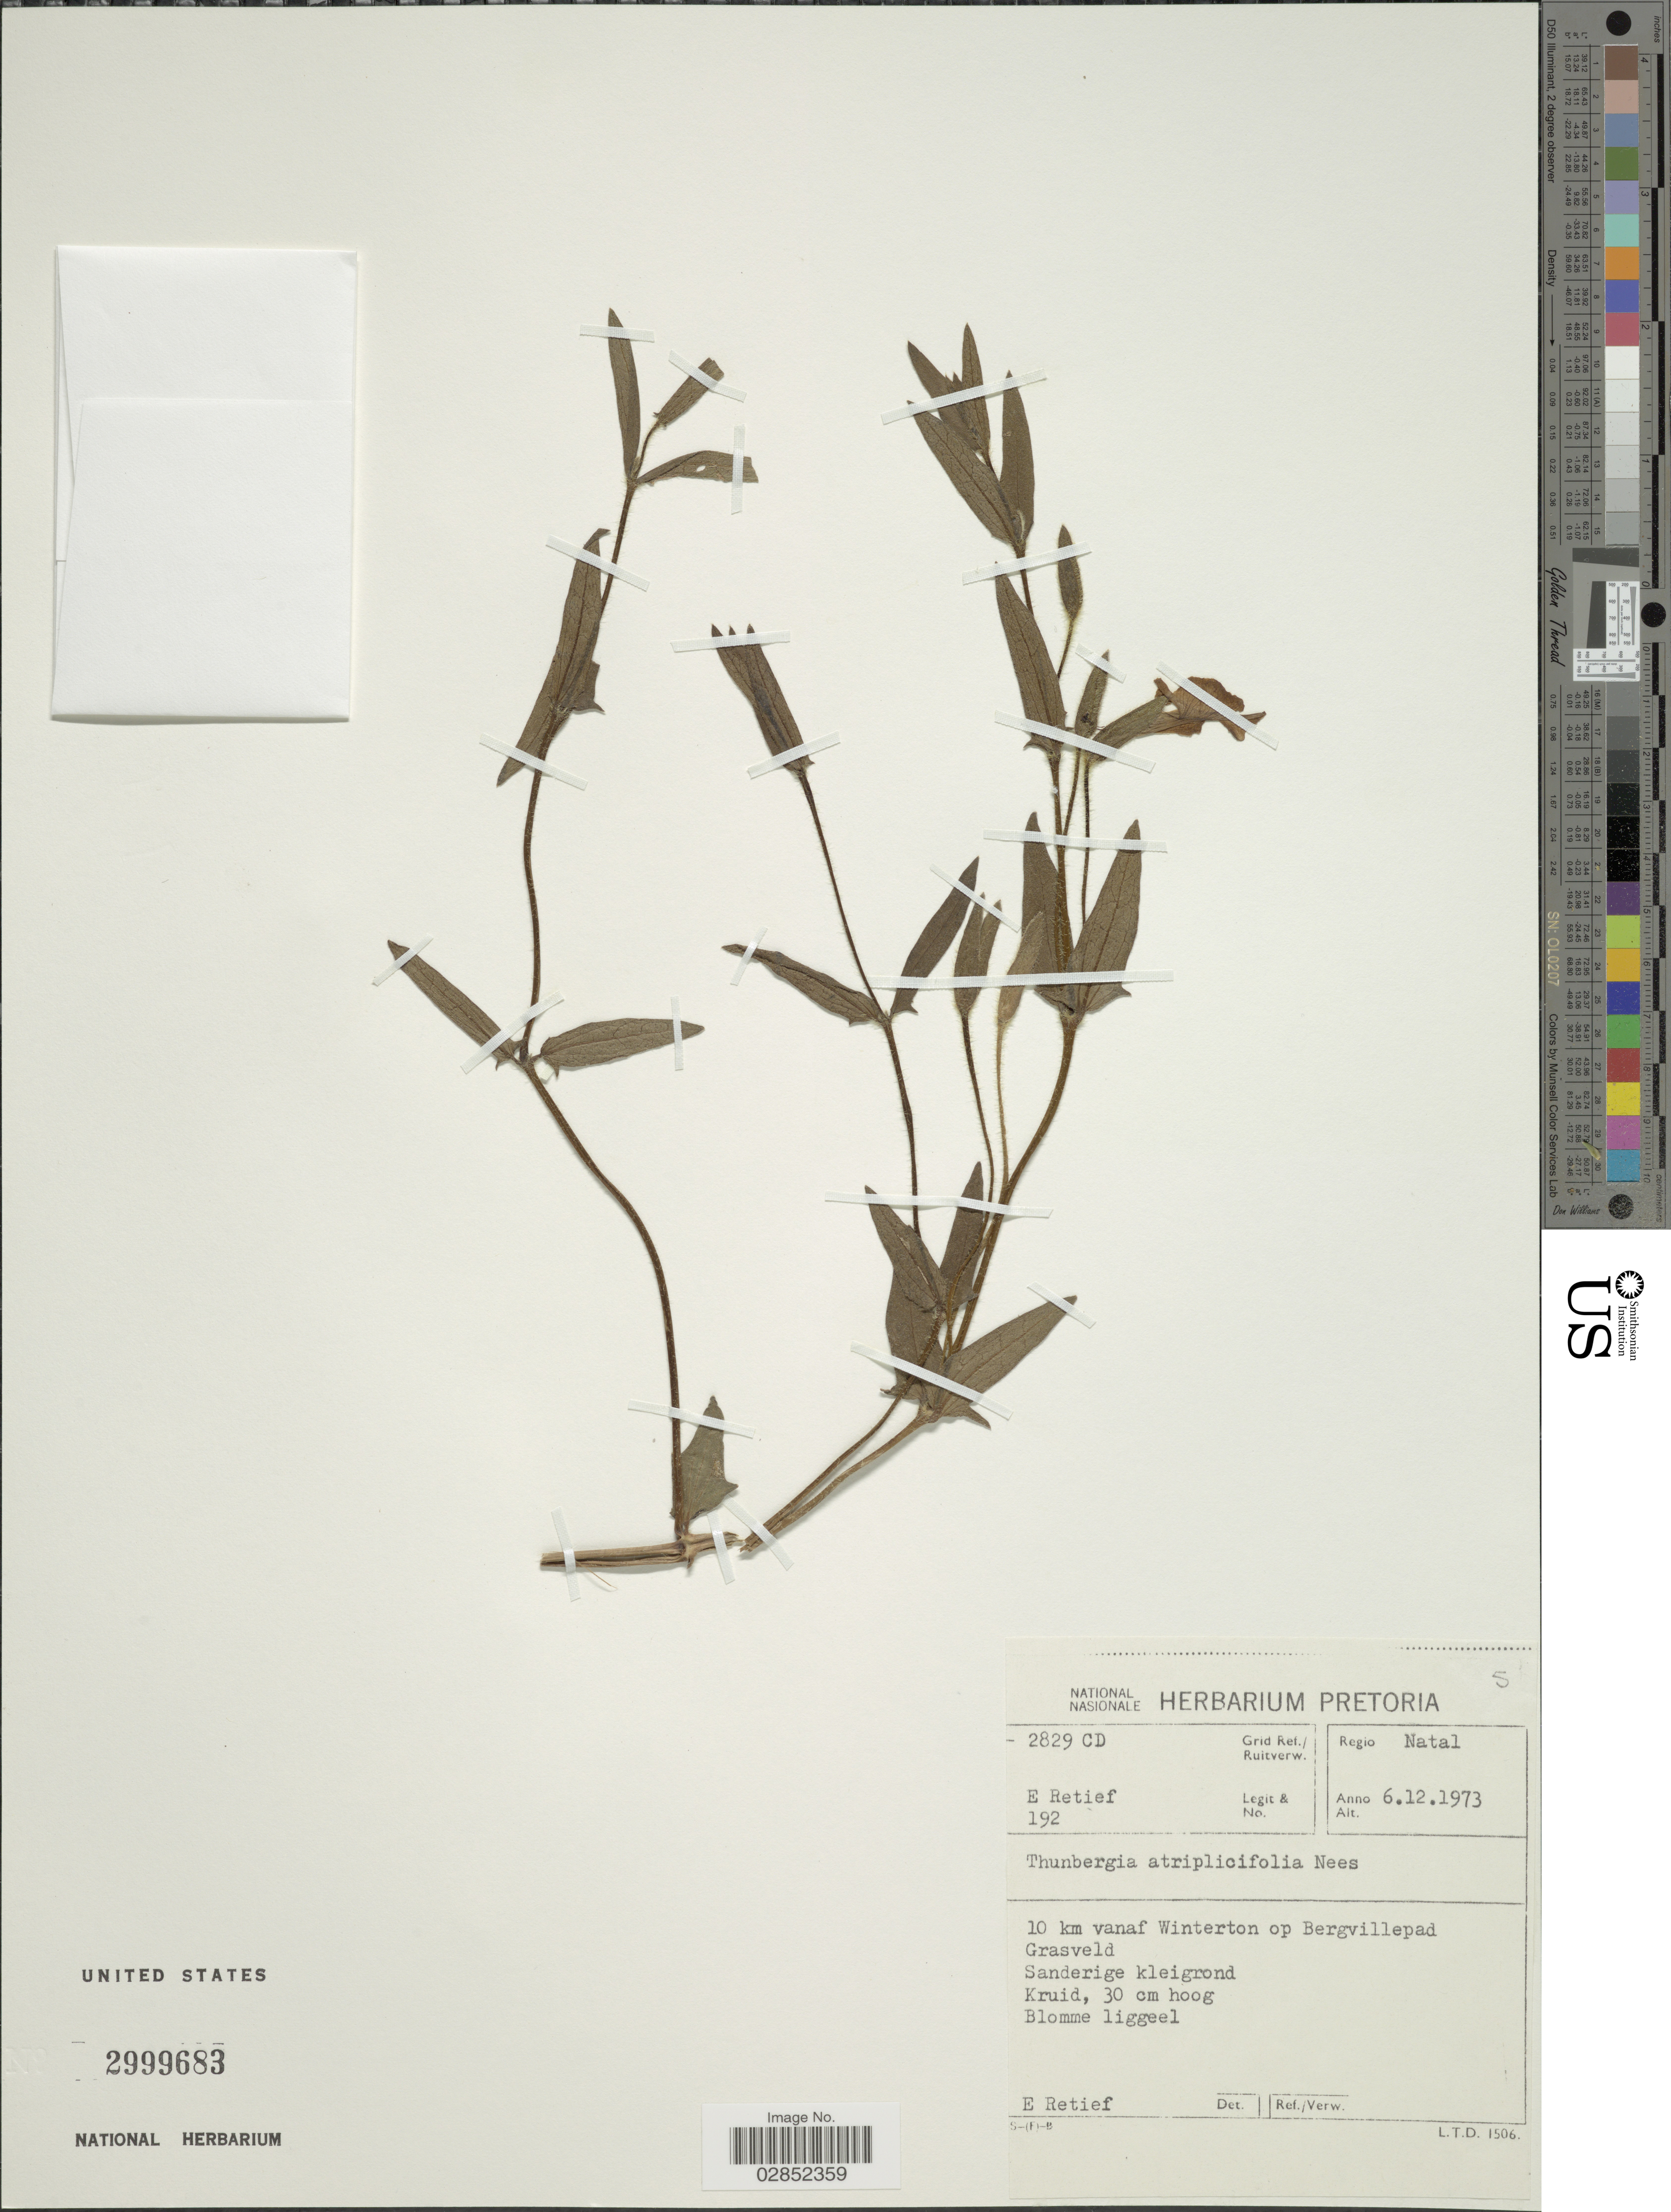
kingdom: Plantae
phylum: Tracheophyta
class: Magnoliopsida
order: Lamiales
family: Acanthaceae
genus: Thunbergia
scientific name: Thunbergia atriplicifolia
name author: E. Mey. ex Nees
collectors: E. Retief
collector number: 192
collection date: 1973-12-06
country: South Africa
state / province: KwaZulu-Natal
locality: Regio Natal, Grid Ref./Ruitverw. 2829 CD, 10 km vanaf Winterton op Bergvillepad, Grasveld.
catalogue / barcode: US 2999683